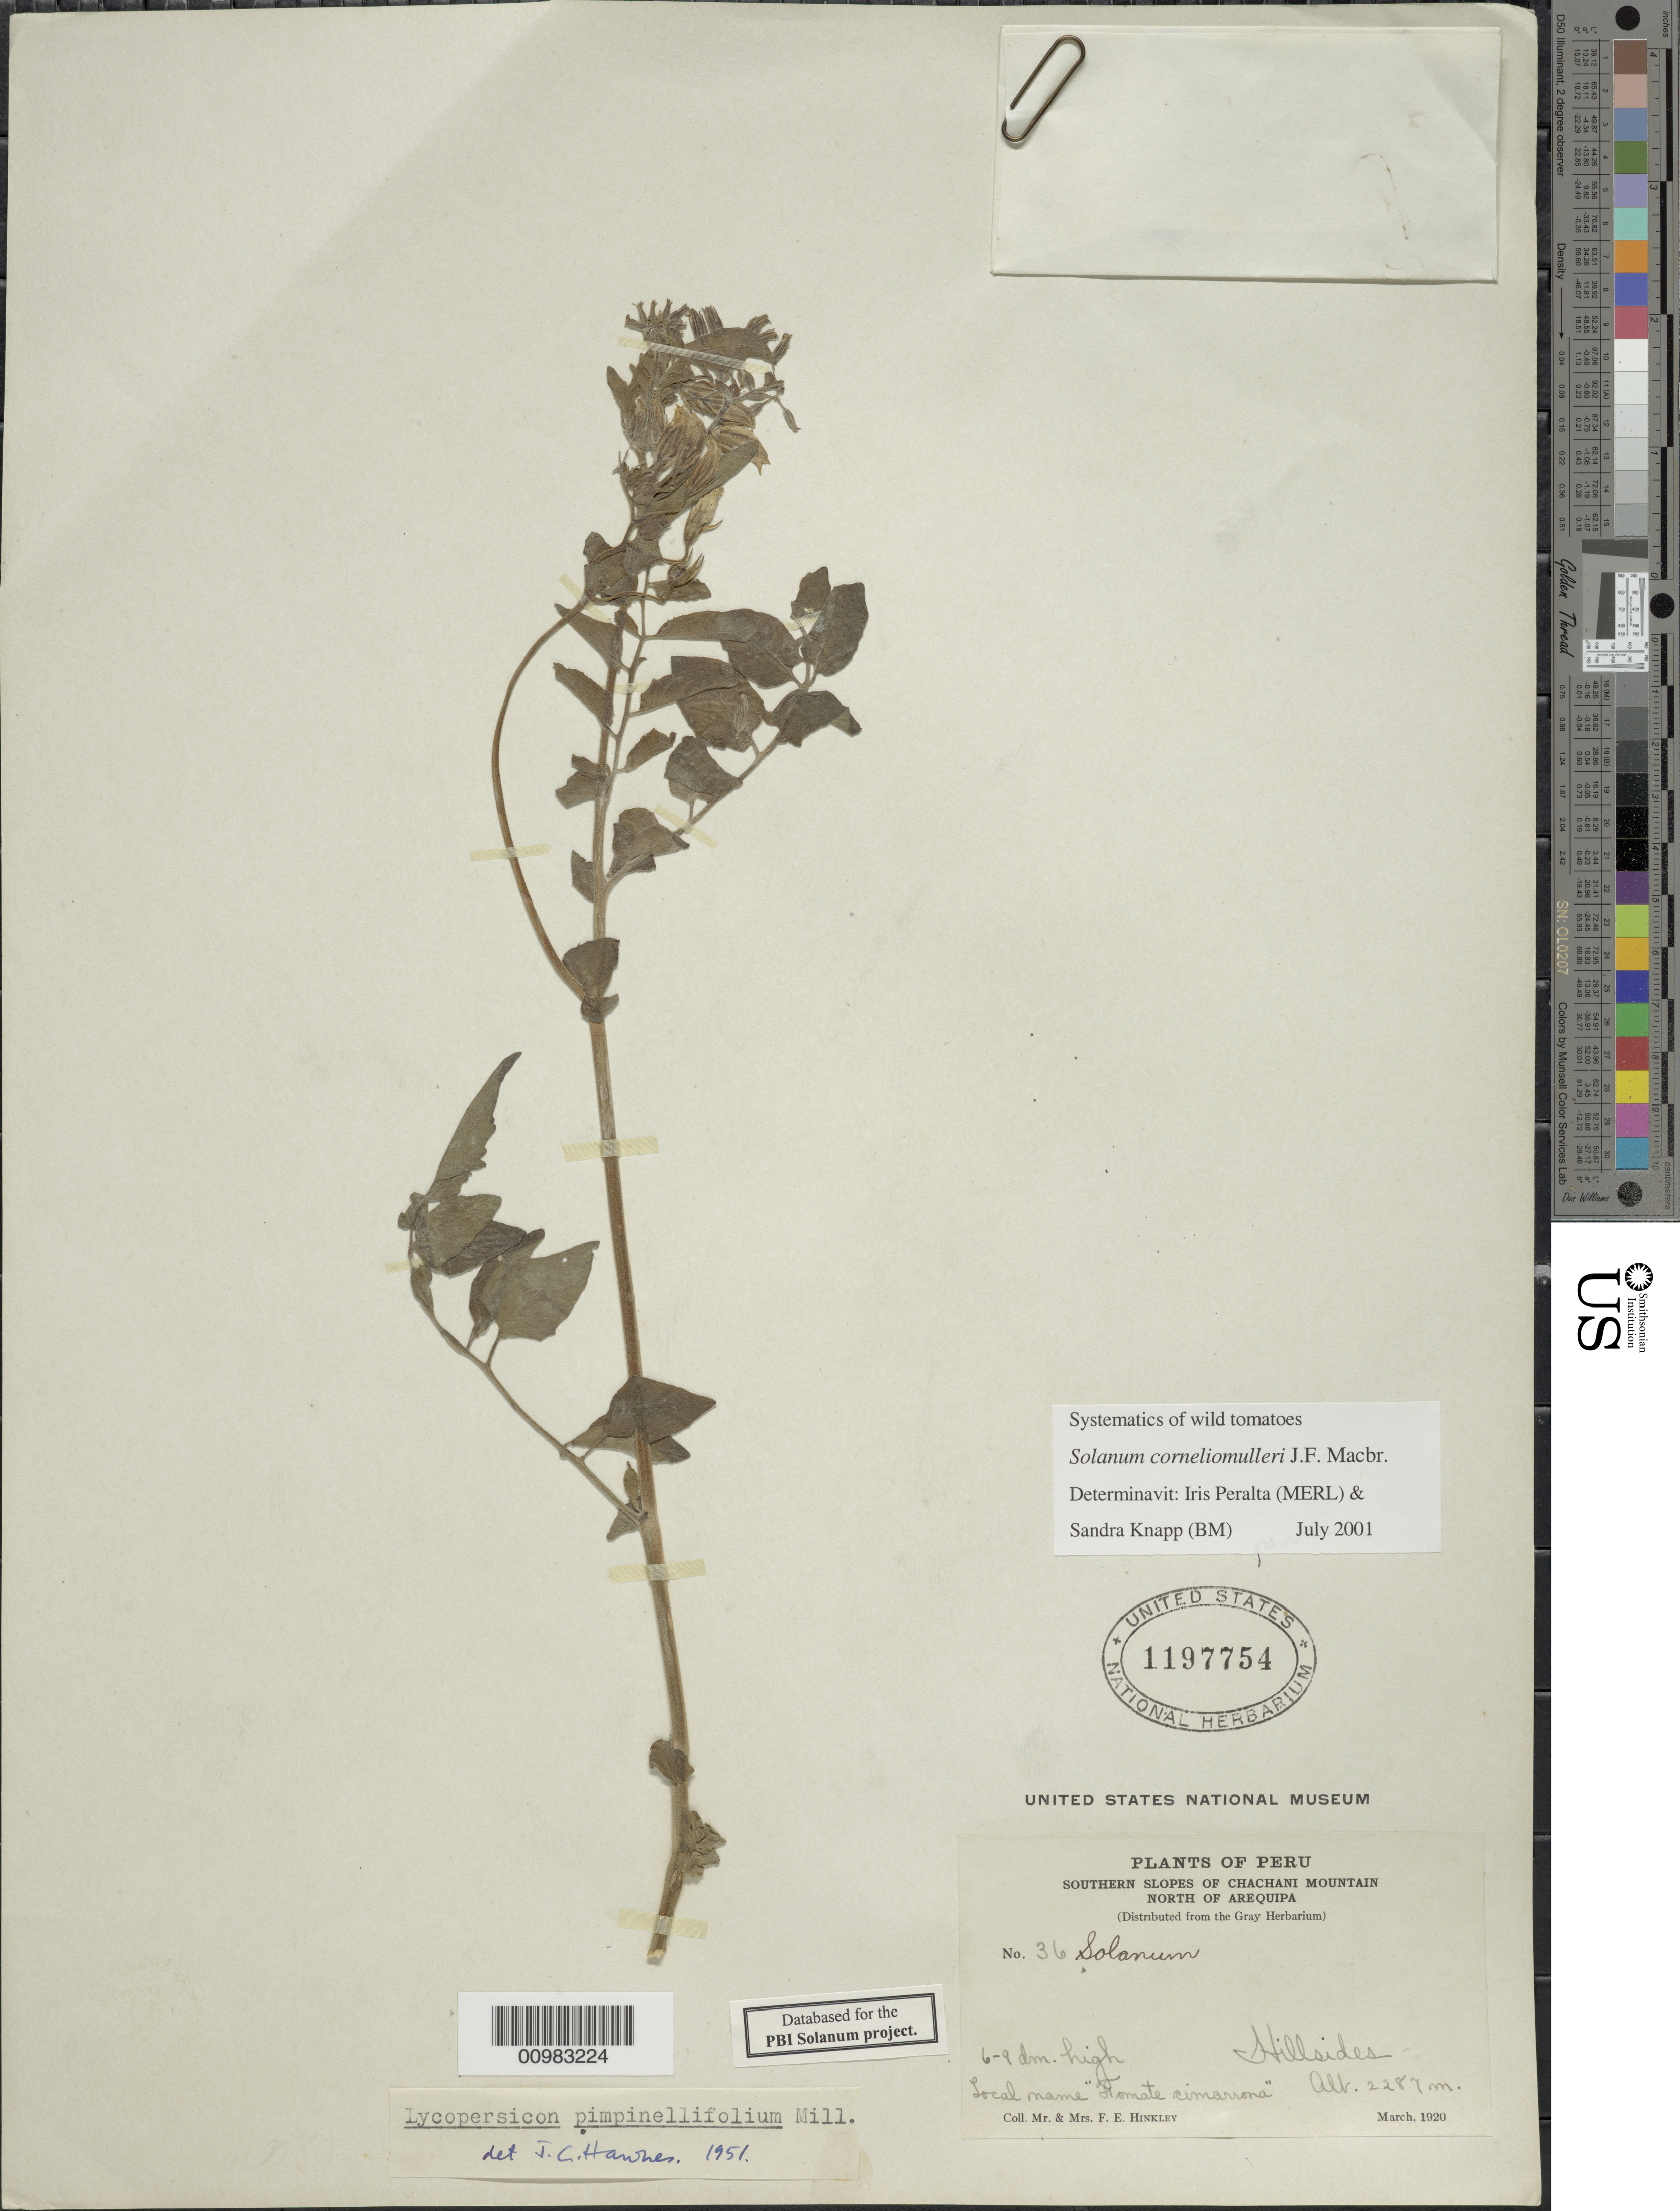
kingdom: Plantae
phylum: Tracheophyta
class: Magnoliopsida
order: Solanales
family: Solanaceae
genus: Solanum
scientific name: Solanum corneliomulleri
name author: J.F. Macbr.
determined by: Peralta, Iris E.; Knapp, S. D.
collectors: F. Hinkley & F. Hinkley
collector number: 36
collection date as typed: Mar 1920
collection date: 1920-03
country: Peru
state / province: Arequipa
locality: S slopes of Chachani Mountain, N of Arequipa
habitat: hillsides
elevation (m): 2287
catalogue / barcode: US 1197754